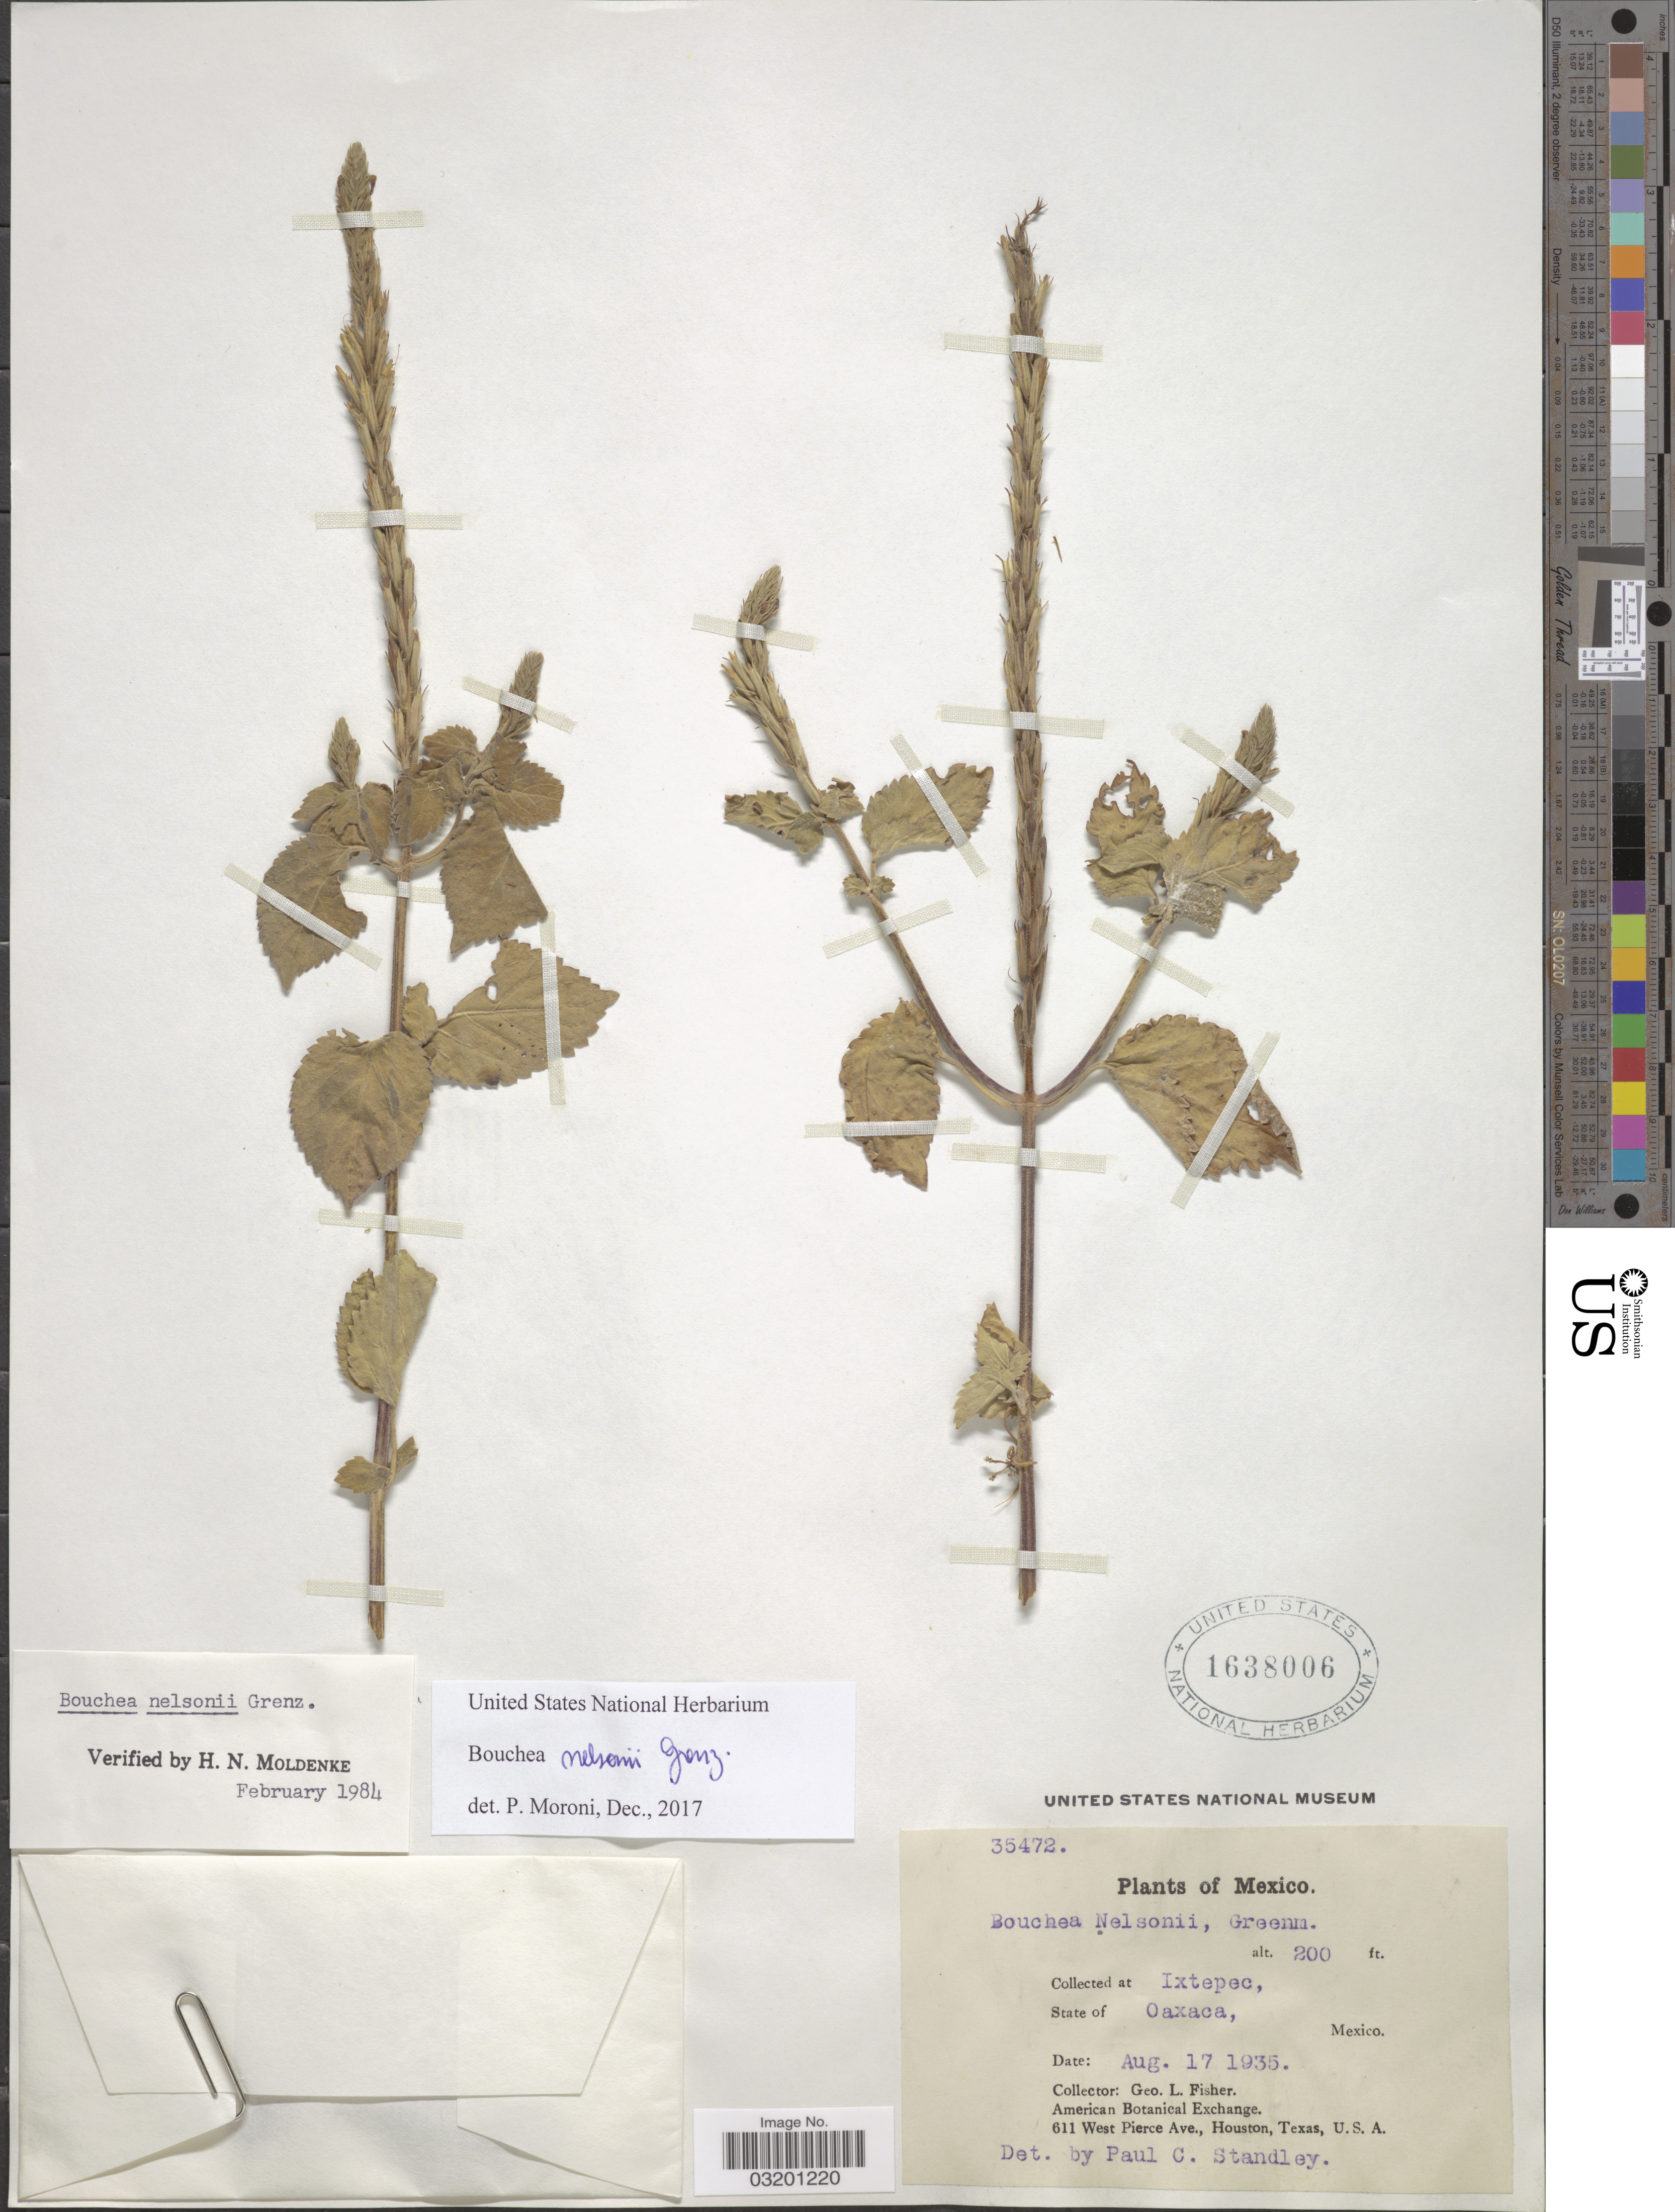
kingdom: Plantae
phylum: Tracheophyta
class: Magnoliopsida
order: Lamiales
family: Verbenaceae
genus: Bouchea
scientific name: Bouchea nelsonii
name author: Grenzeb.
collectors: G. L. Fisher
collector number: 35472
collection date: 1935-08-17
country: Mexico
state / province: Oaxaca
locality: Ixtepec.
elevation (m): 61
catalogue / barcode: US 1638006